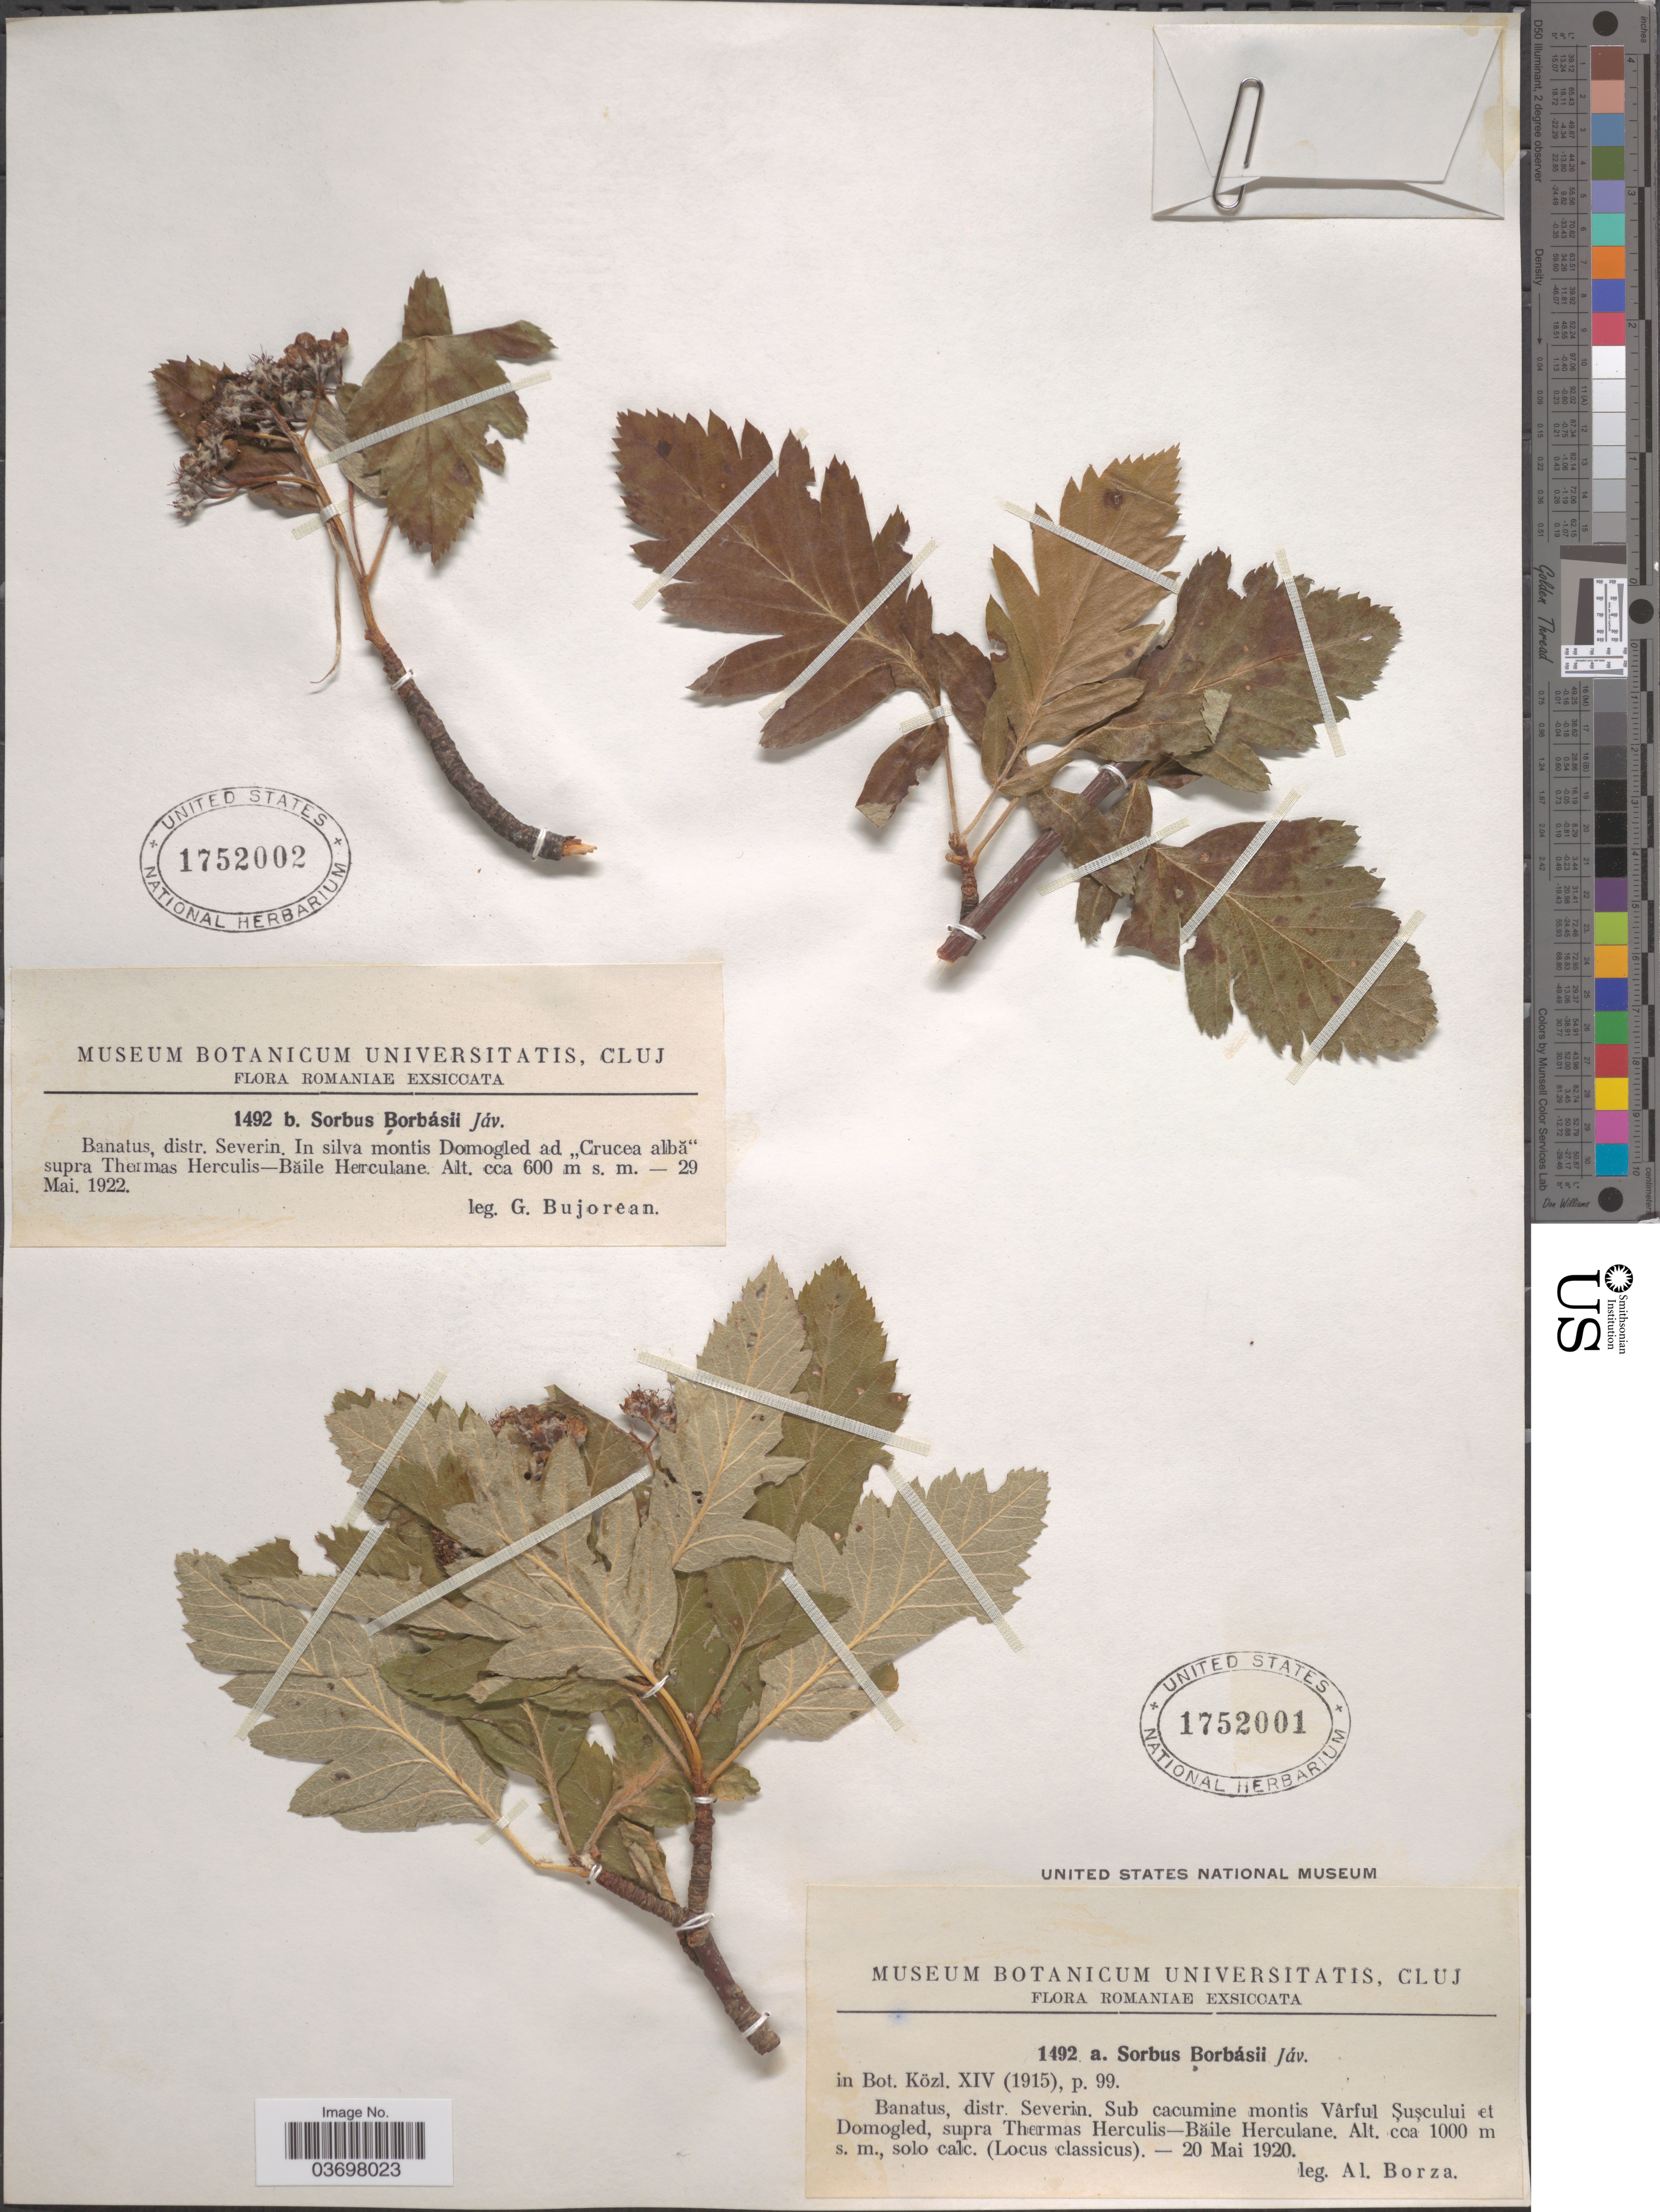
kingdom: Plantae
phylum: Tracheophyta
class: Magnoliopsida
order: Rosales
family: Rosaceae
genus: Sorbus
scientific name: Sorbus borbasii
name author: Jáv.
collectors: A. Borza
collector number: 1492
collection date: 1920-05-20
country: Romania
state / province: Caras-Severin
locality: Banatus, distr. Severin. Sub cacumine montis Vârful Şuşcului et Domogled, supra Thermas Herculis-Băile Herculane.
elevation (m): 1000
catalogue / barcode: US 1752001